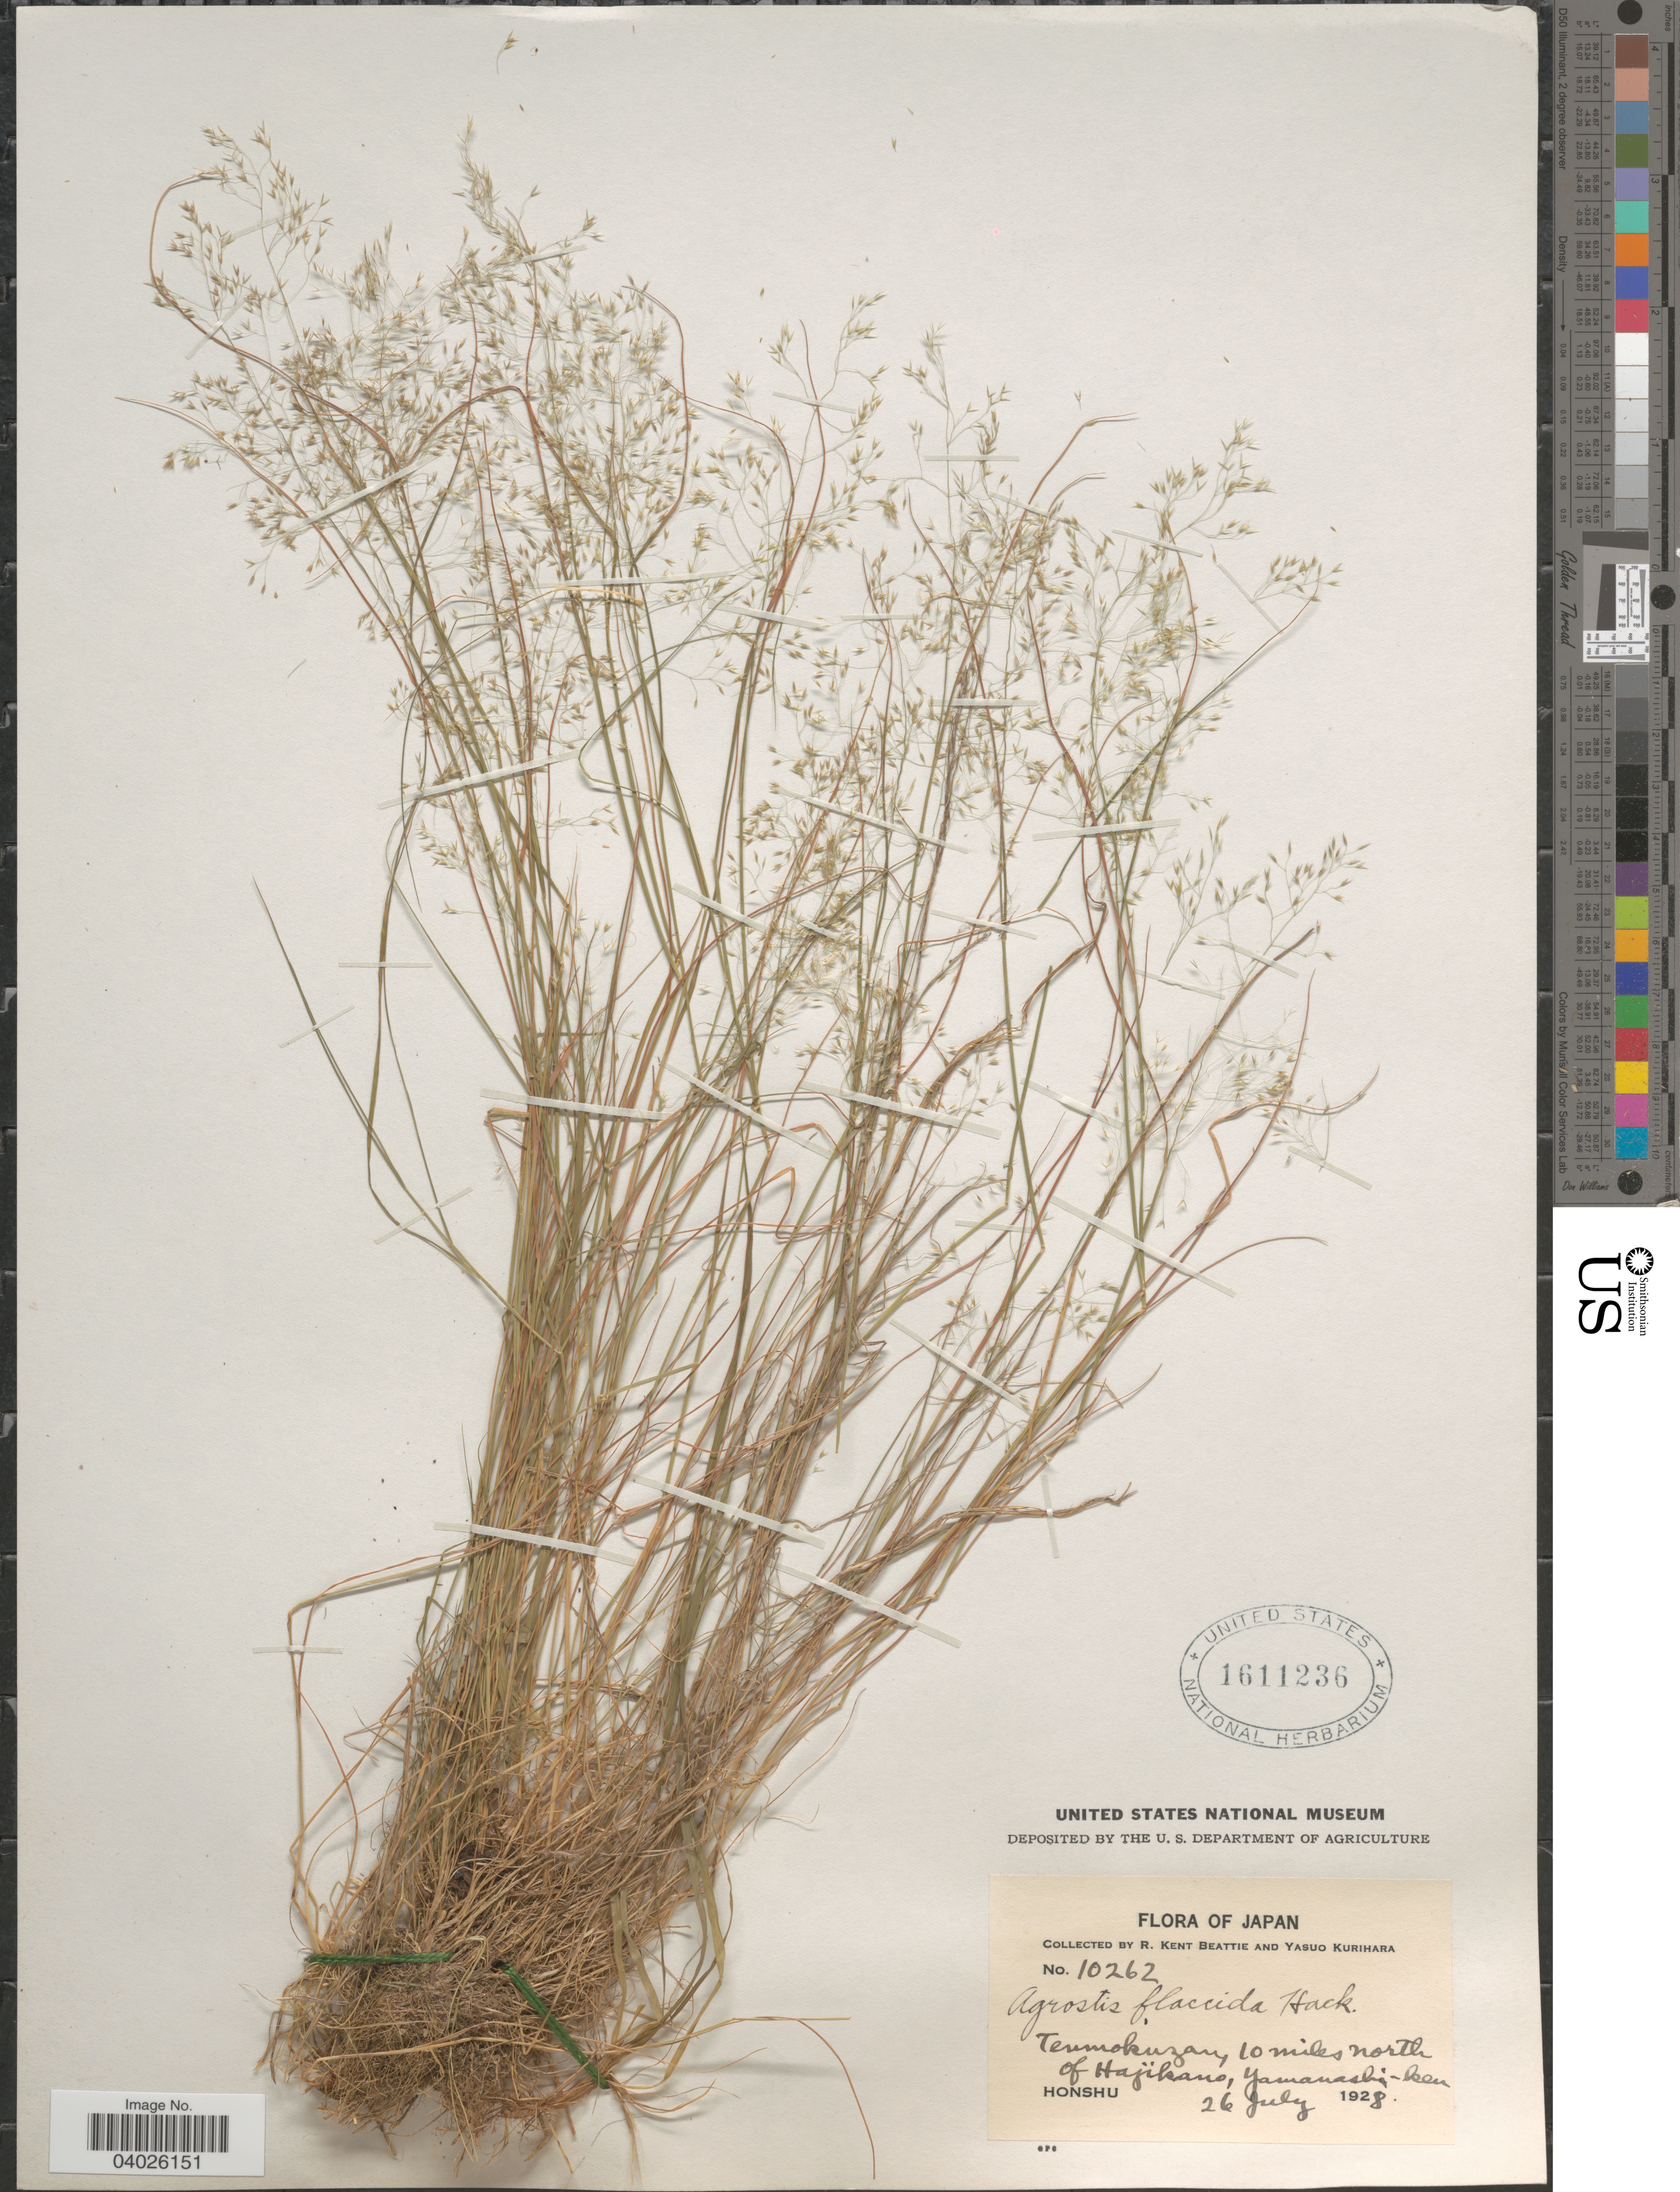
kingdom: Plantae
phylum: Tracheophyta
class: Liliopsida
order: Poales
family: Poaceae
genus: Agrostis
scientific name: Agrostis flaccida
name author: Hack.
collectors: R. K. Beattie & Y. Kurihara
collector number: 10262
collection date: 1928-07-26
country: Japan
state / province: Yamanasi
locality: Tenmokuzan, 10 miles north of Hajikano, Yamanashi-ken. Honshu.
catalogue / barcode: US 1611236